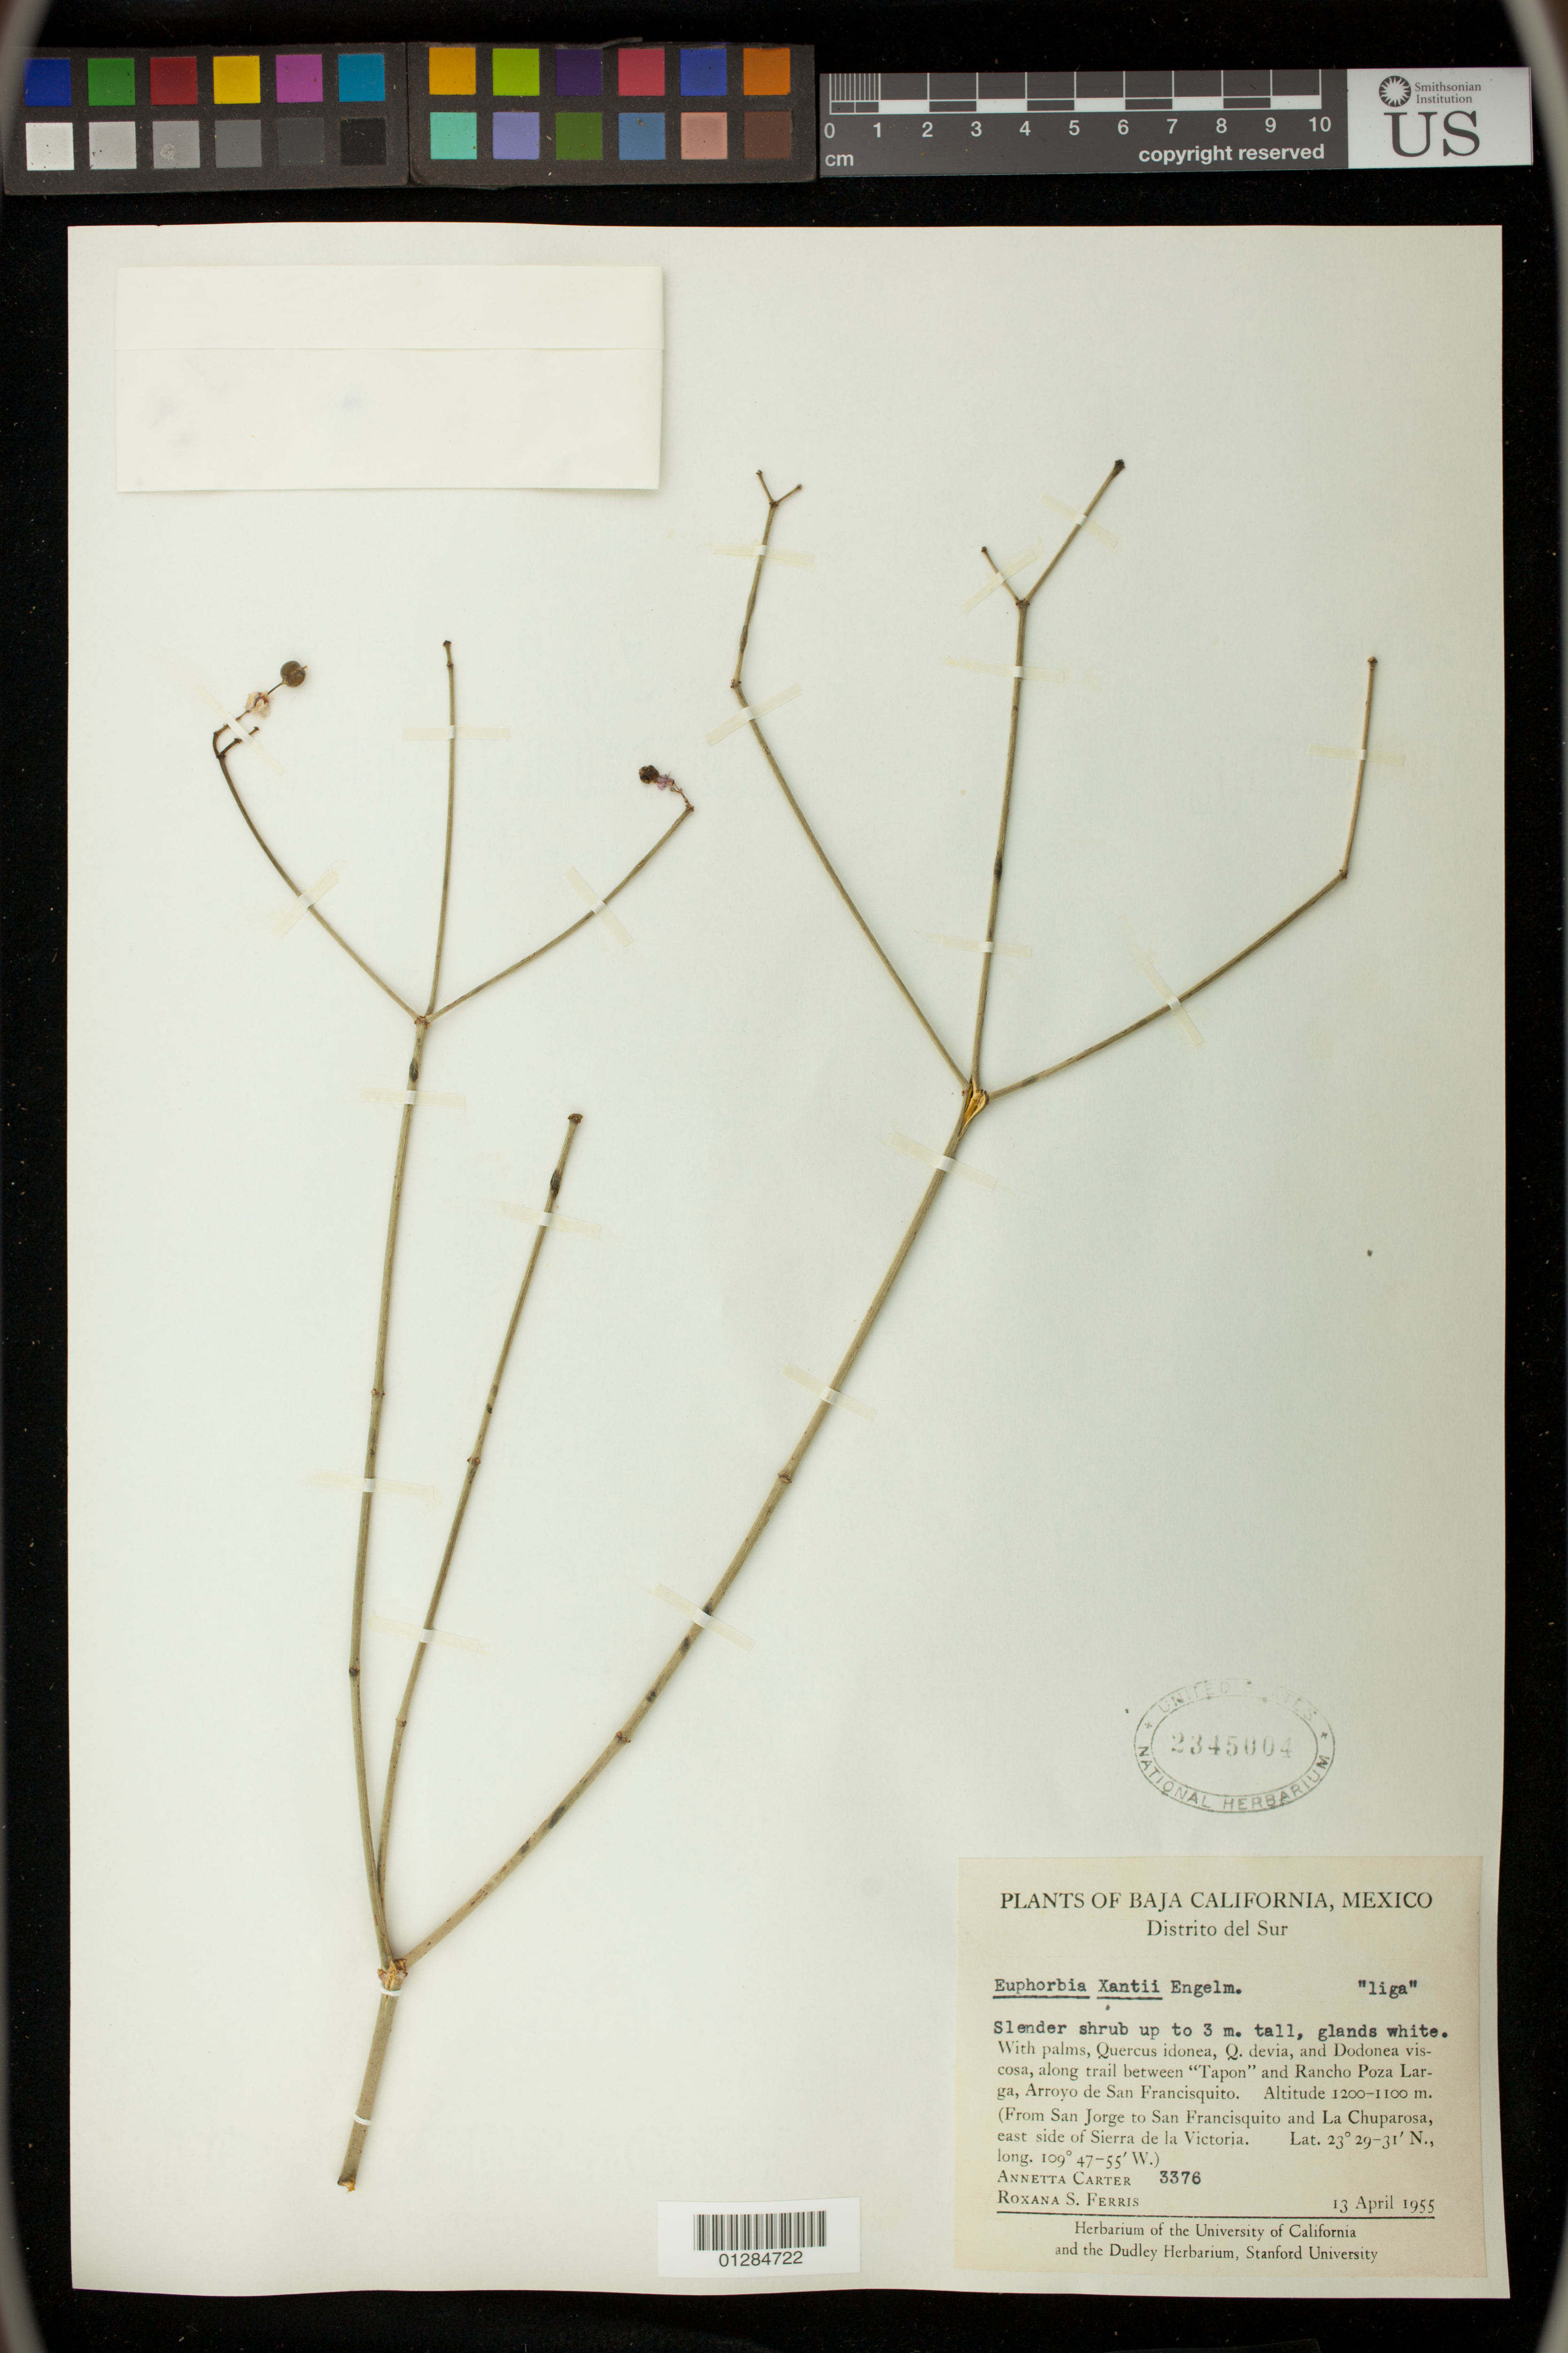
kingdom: Plantae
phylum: Tracheophyta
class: Magnoliopsida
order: Malpighiales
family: Euphorbiaceae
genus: Euphorbia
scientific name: Euphorbia xanti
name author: Engelm. ex Boiss.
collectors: A. Carter & R. S. Ferris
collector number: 3376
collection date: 1955-04-13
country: Mexico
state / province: Baja California Sur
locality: Distrito del Sur along trail between "Tapon" and Rancho Poza Larga, Arroyo de San Francisquito.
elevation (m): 1100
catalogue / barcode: US 2345004